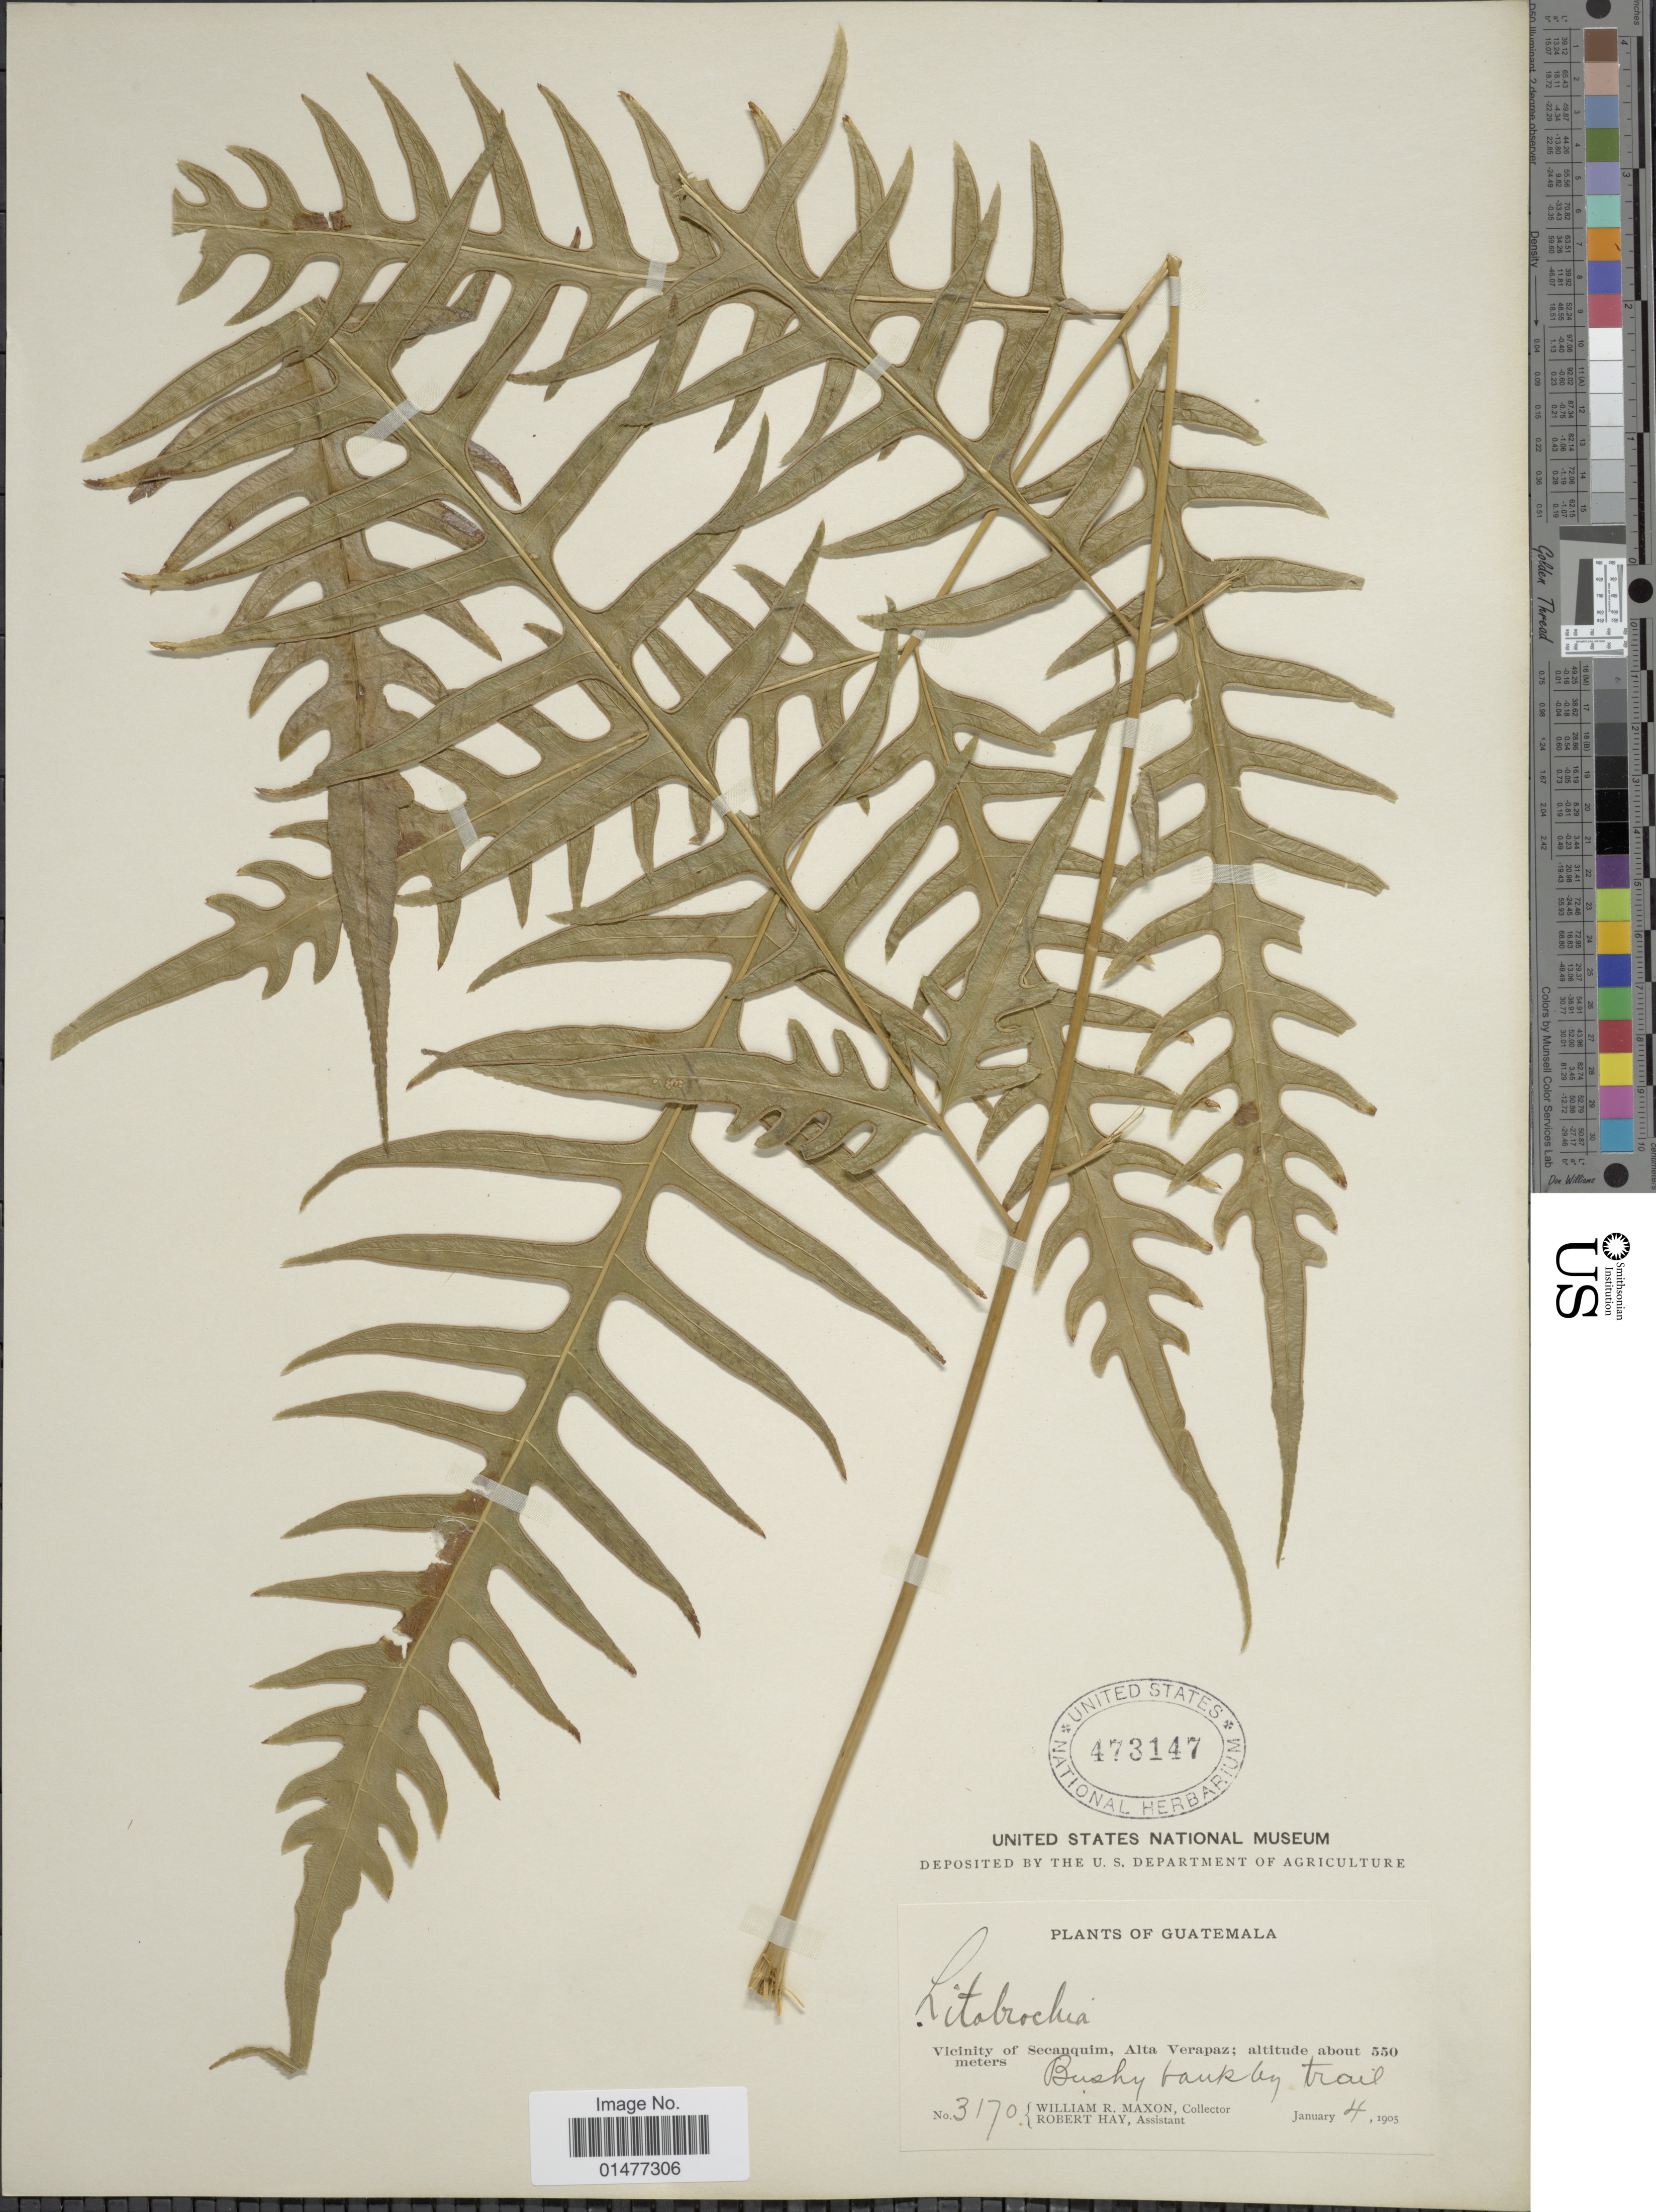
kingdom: Plantae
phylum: Tracheophyta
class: Polypodiopsida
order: Polypodiales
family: Pteridaceae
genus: Pteris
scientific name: Pteris altissima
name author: Poir.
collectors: W. R. Maxon & R. H. Hay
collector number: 3170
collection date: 1905-01-04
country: Guatemala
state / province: Alta Verapaz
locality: Plants of Guatemala, Vicinity of Secanquim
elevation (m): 550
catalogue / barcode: US 473147